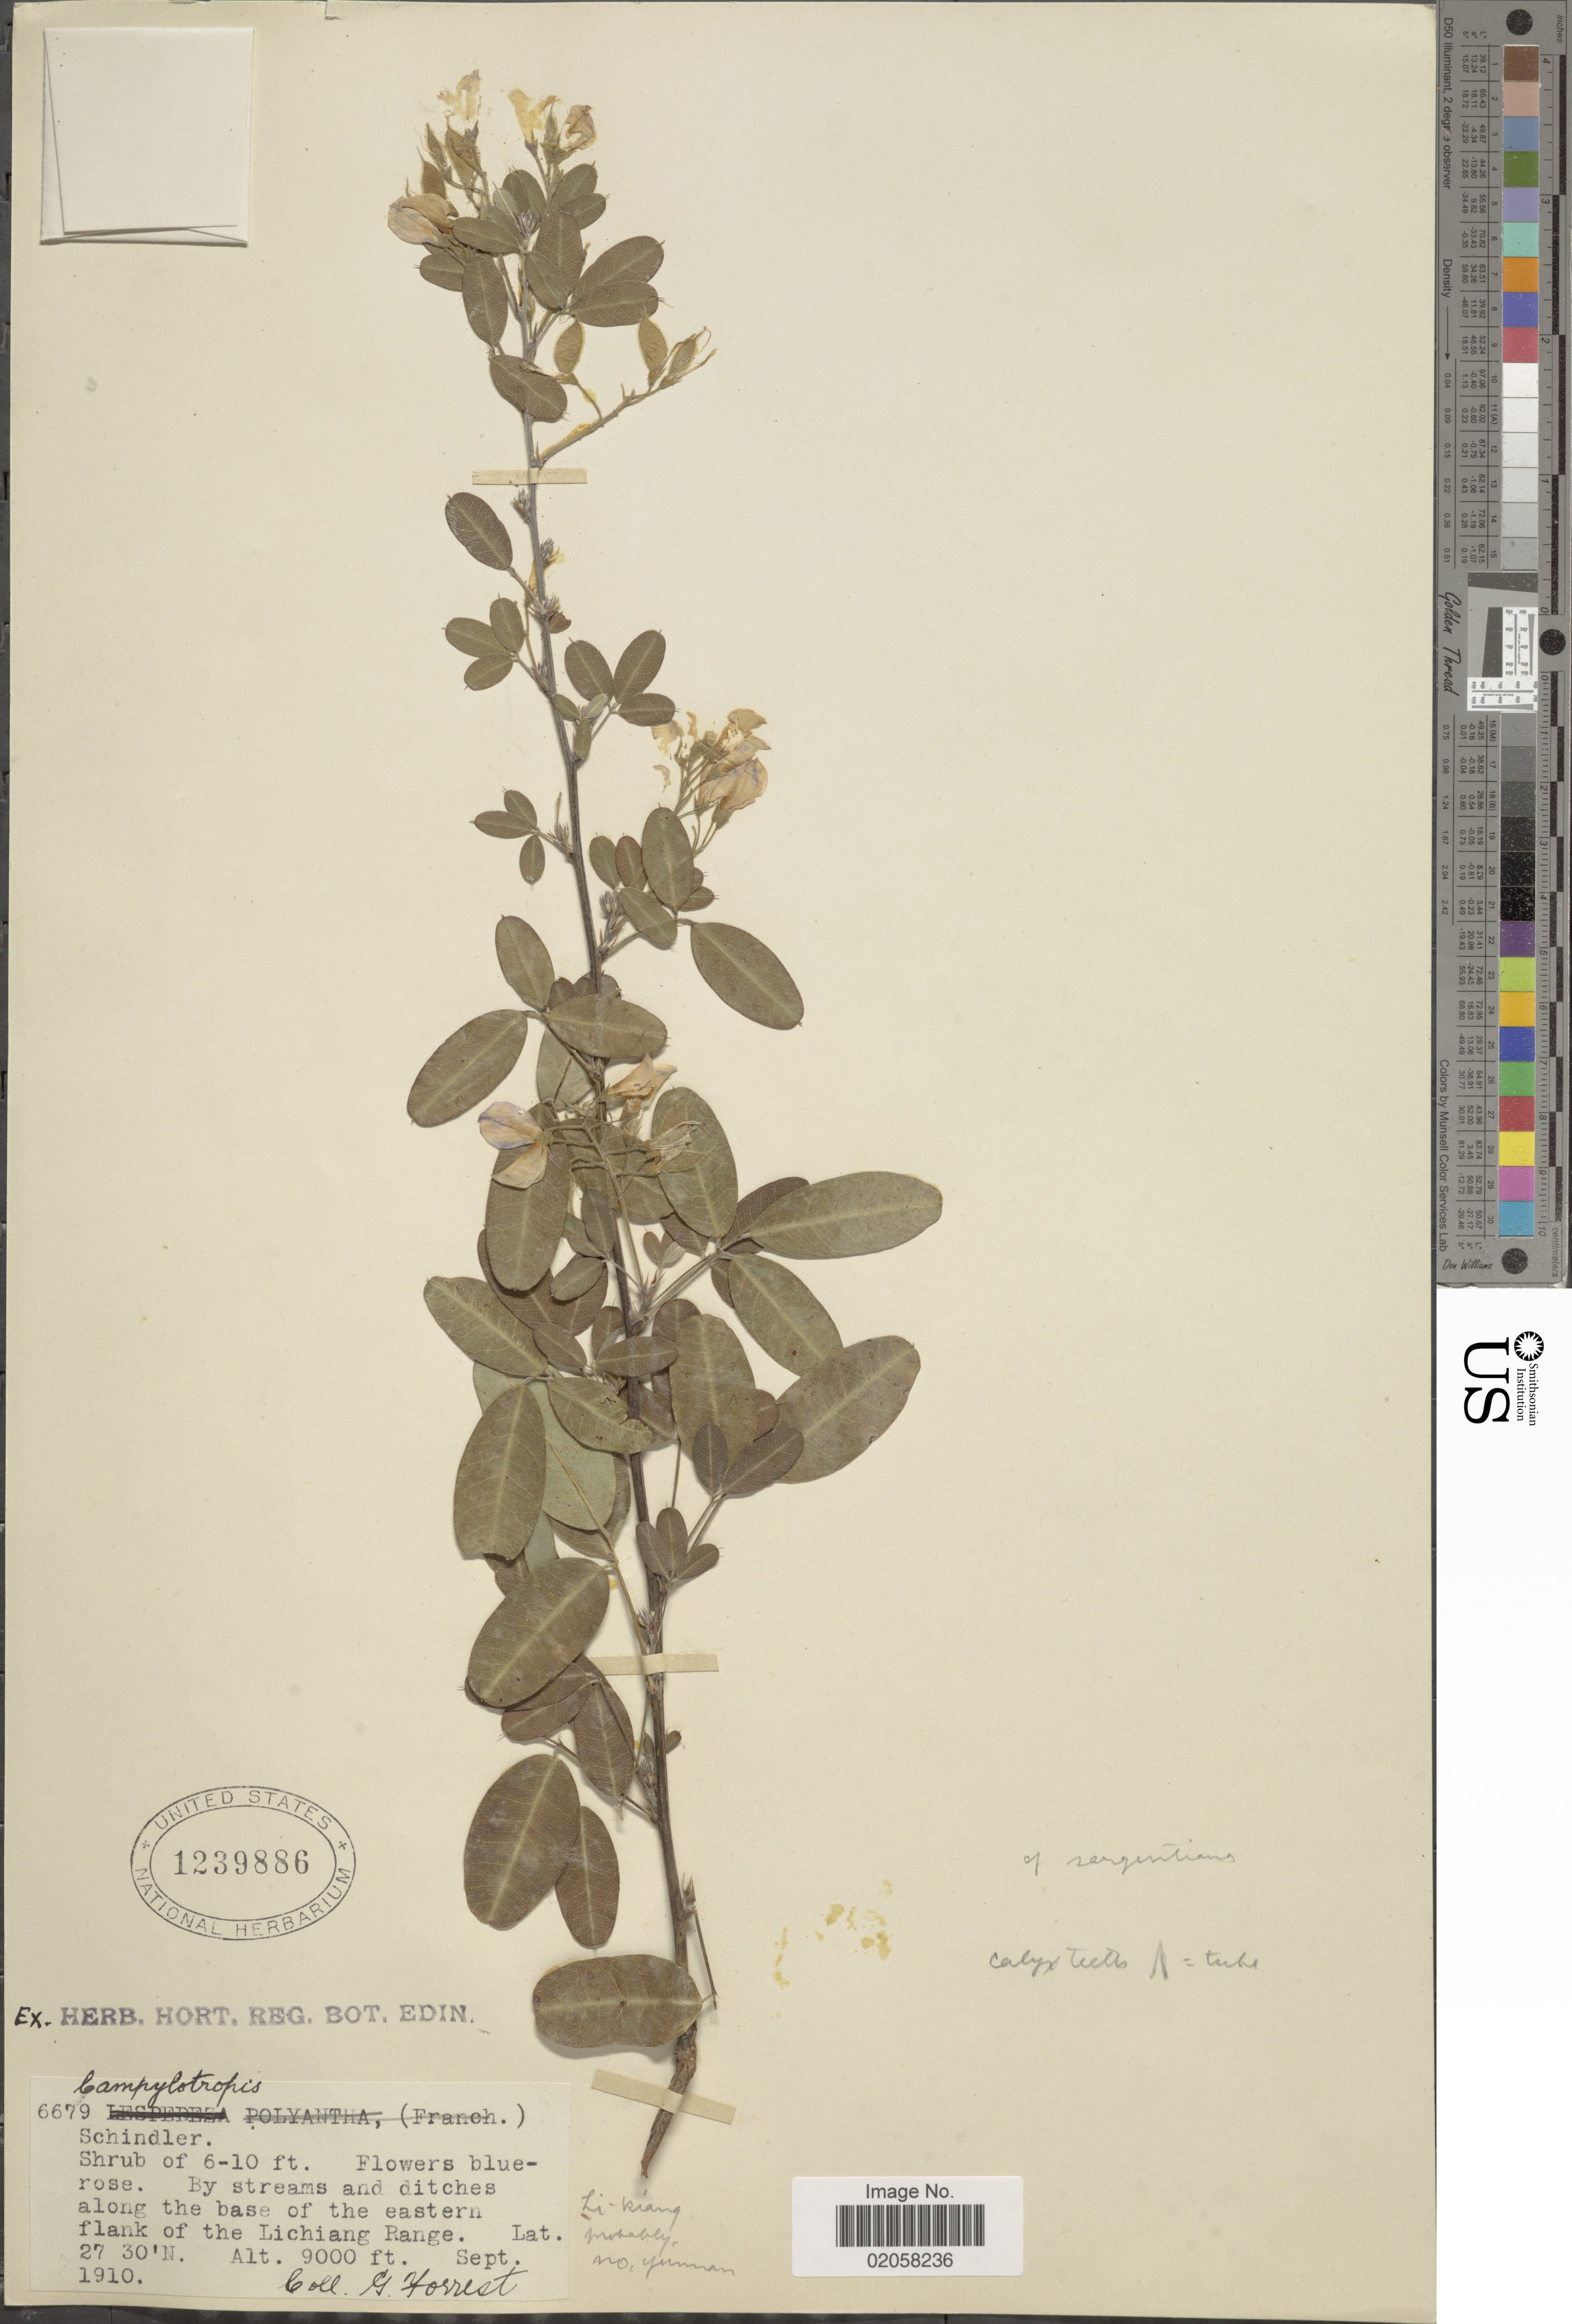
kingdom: Plantae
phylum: Tracheophyta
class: Magnoliopsida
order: Fabales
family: Fabaceae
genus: Campylotropis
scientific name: Campylotropis sargentiana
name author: Schindl.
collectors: G. Forrest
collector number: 6679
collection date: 1910-09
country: China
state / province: Guangxi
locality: Along the base of the eastern flank of the Lichiang Range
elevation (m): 2743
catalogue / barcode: US 1239886